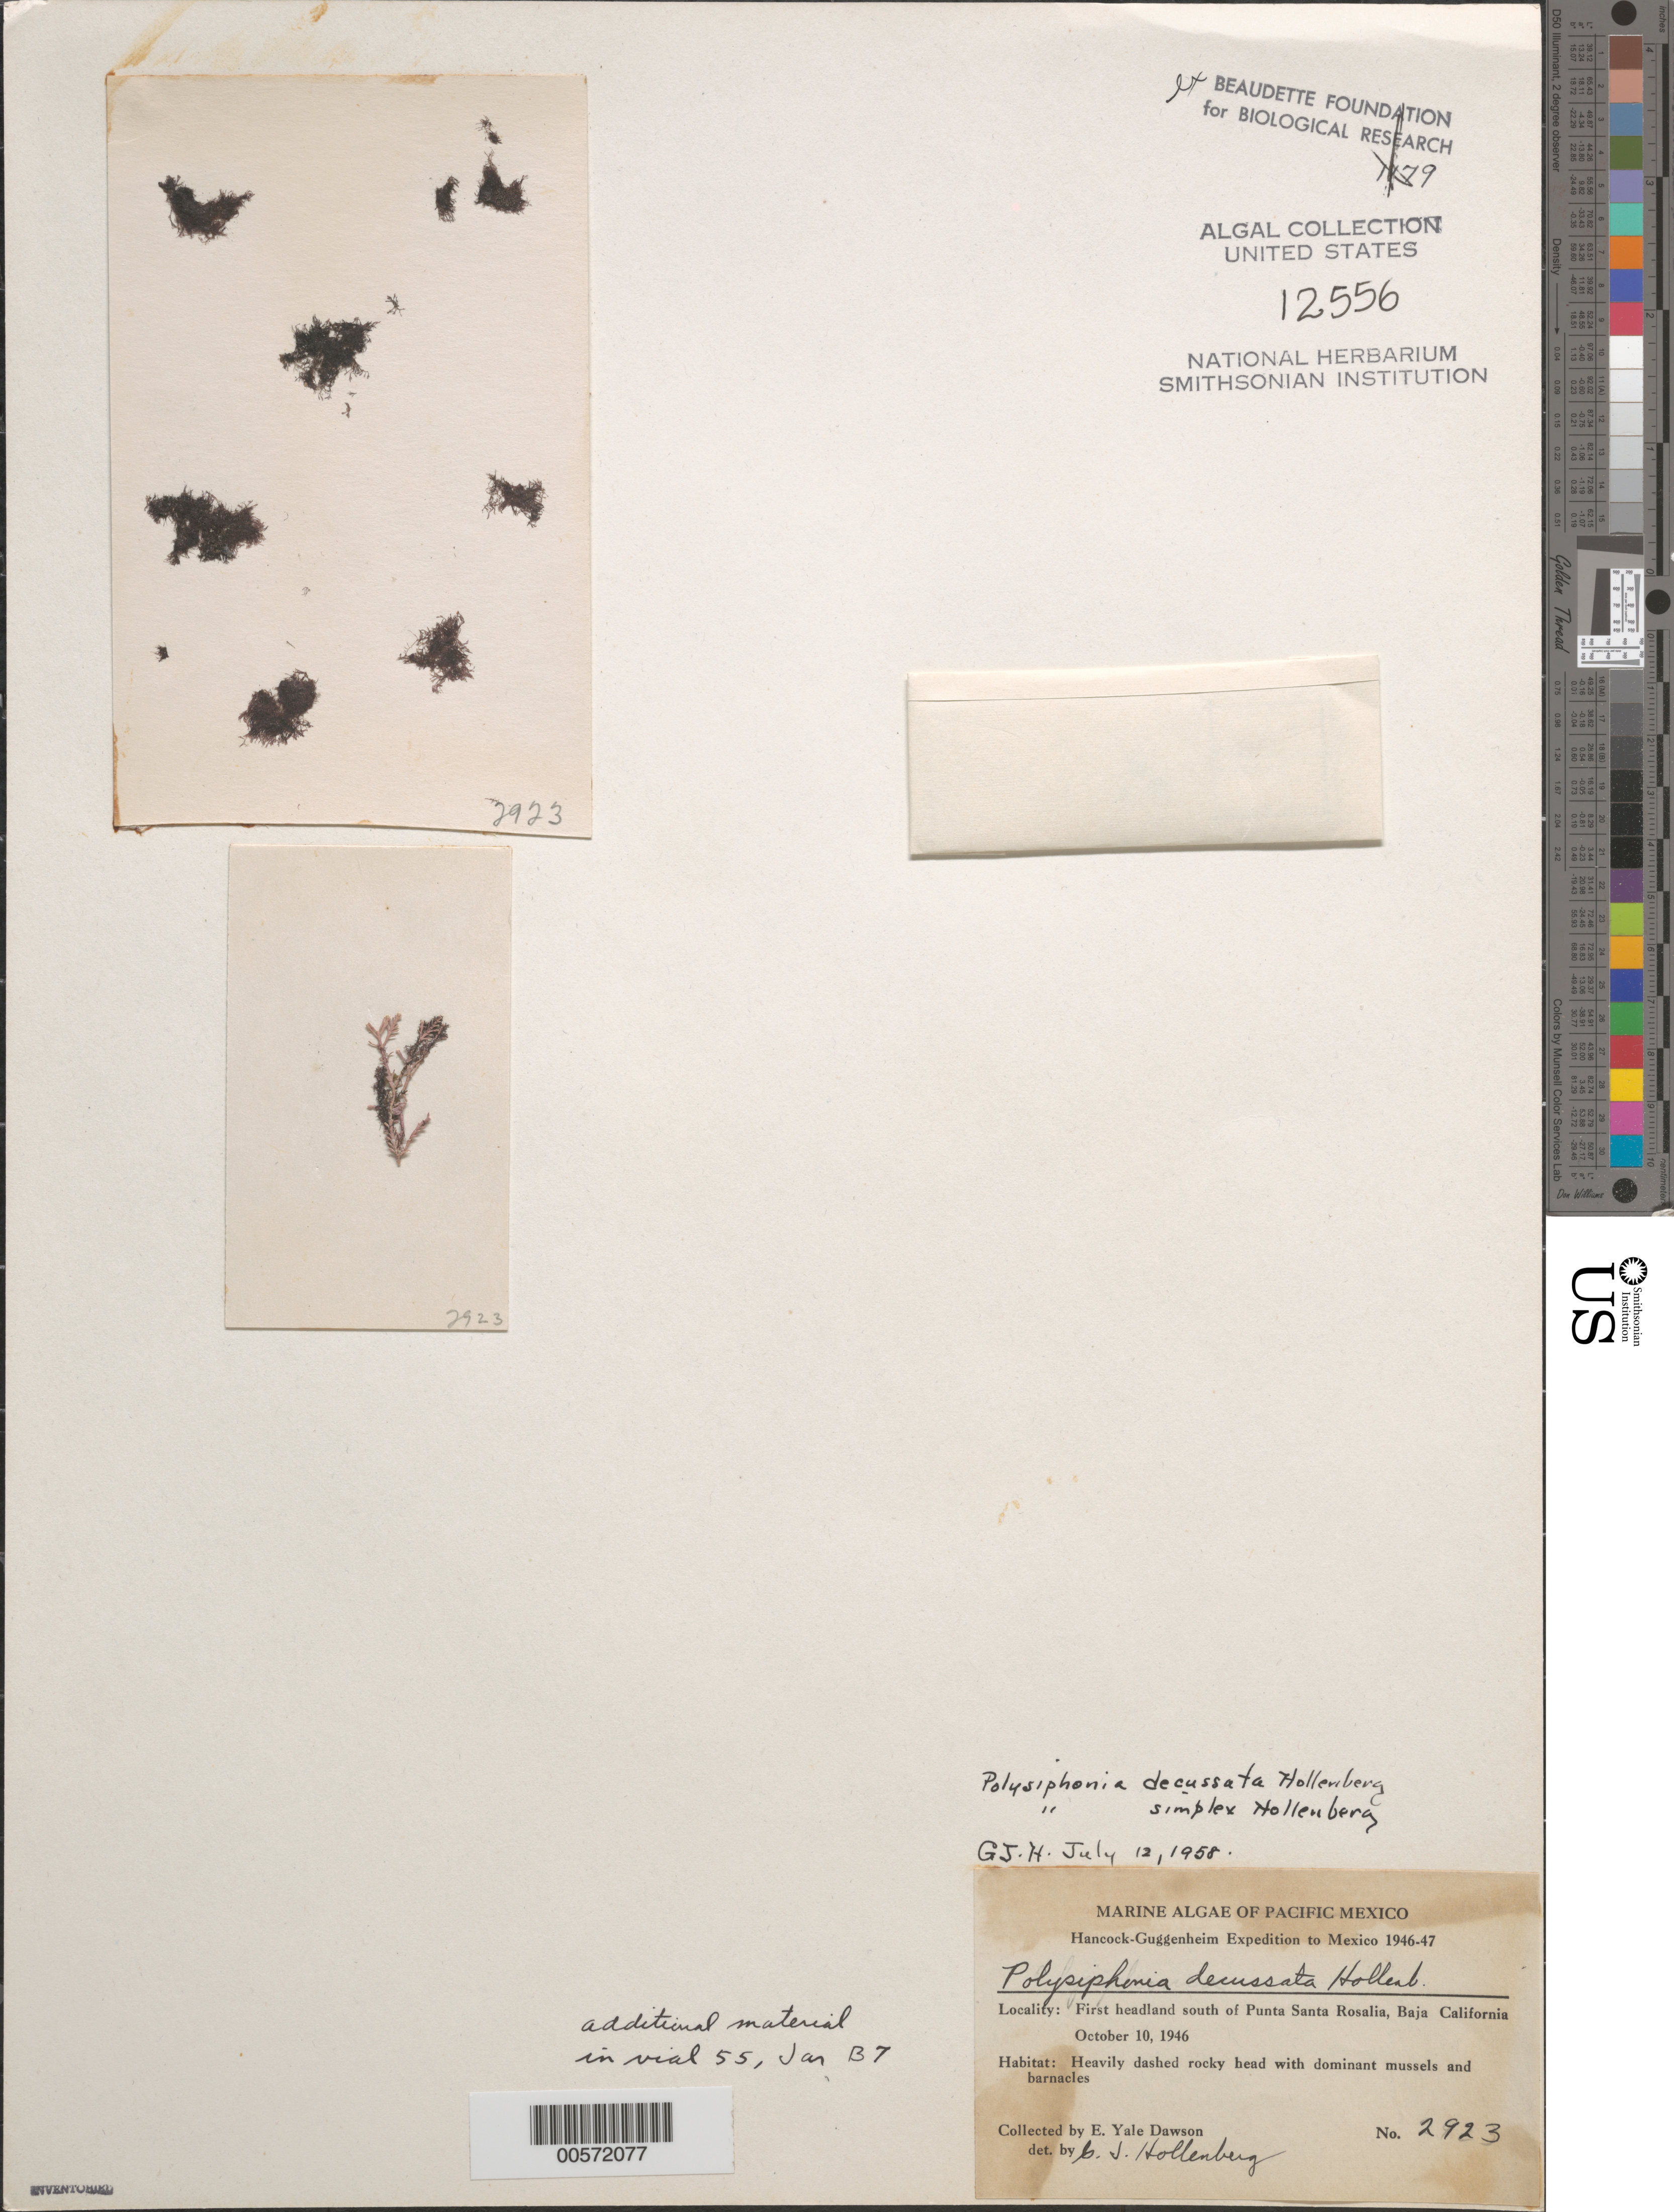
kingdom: Plantae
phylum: Rhodophyta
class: Florideophyceae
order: Ceramiales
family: Rhodomelaceae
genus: Polysiphonia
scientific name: Polysiphonia decussata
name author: Hollenb.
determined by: Hollenberg, George J.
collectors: E. Y. Dawson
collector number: EYD 2923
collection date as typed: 10 Oct 1946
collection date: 1946-10-10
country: Mexico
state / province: Baja California Sur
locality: First headland south of Punta Santa Rosalia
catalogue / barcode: US 12556